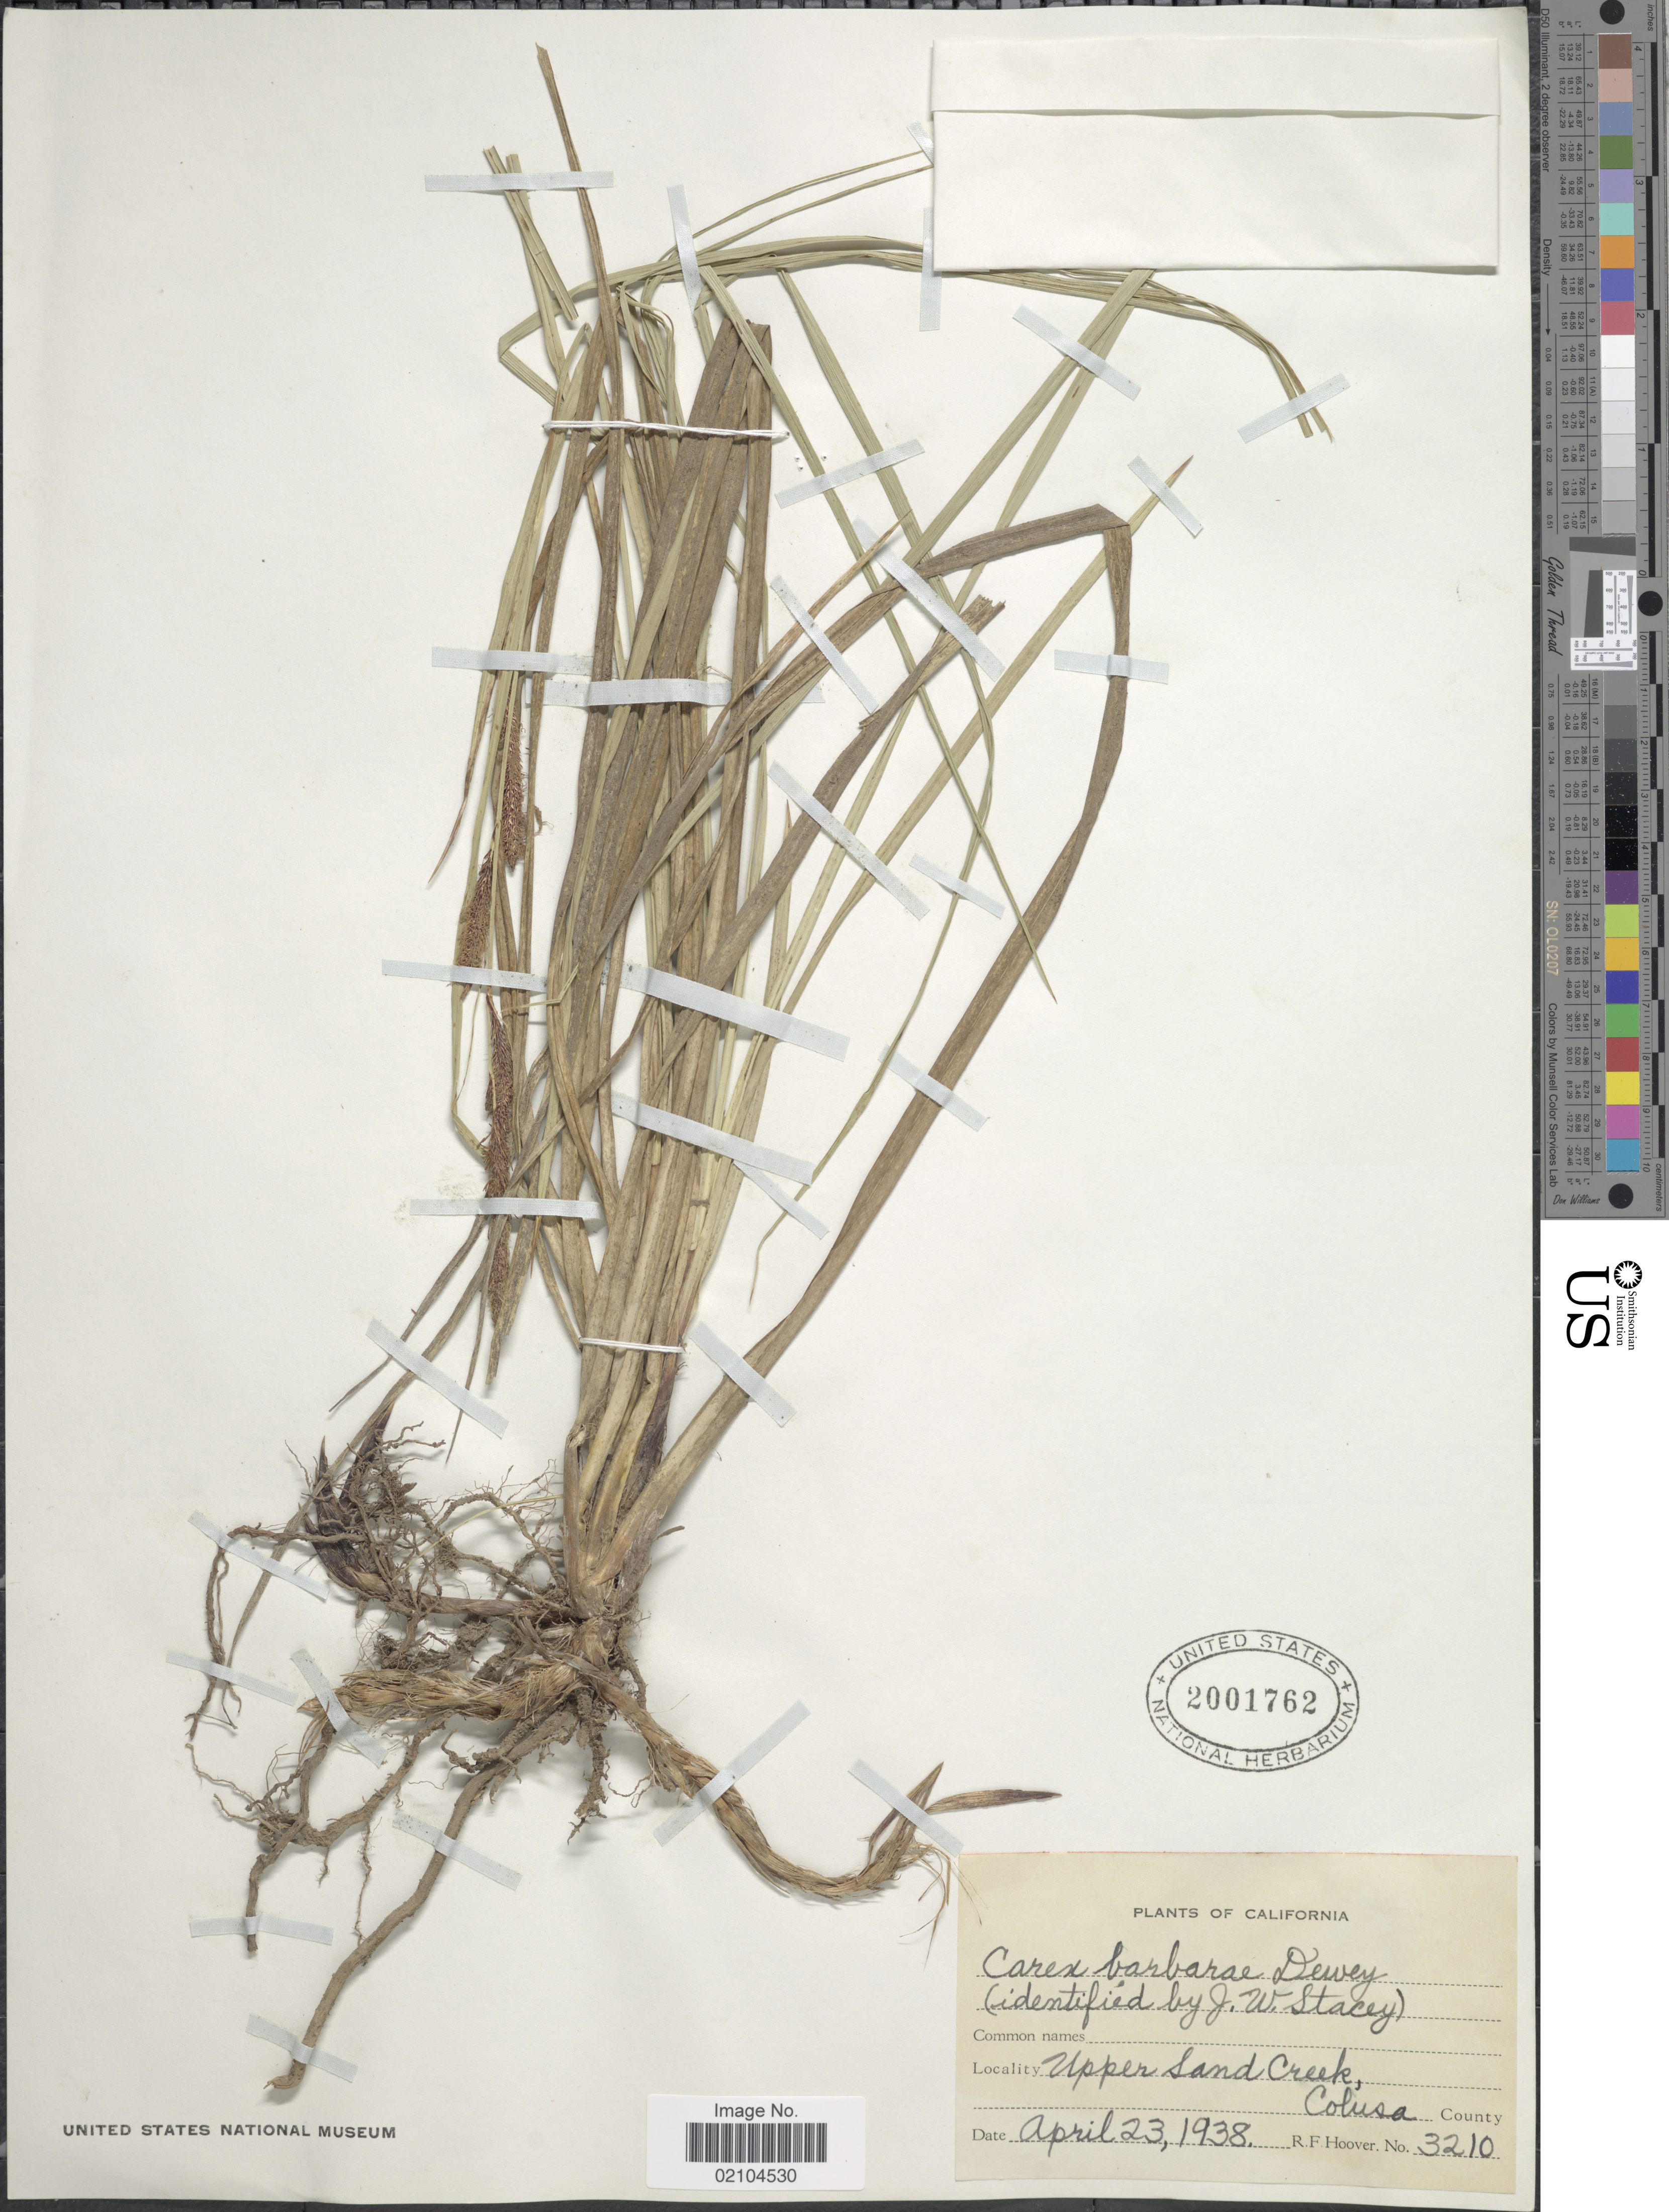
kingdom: Plantae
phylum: Tracheophyta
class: Liliopsida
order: Poales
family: Cyperaceae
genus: Carex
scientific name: Carex barbarae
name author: Dewey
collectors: R. F. Hoover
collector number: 3210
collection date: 1938-04-23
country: United States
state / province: California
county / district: Colusa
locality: Upper San Creek, Colusa County.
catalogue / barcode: US 2001762